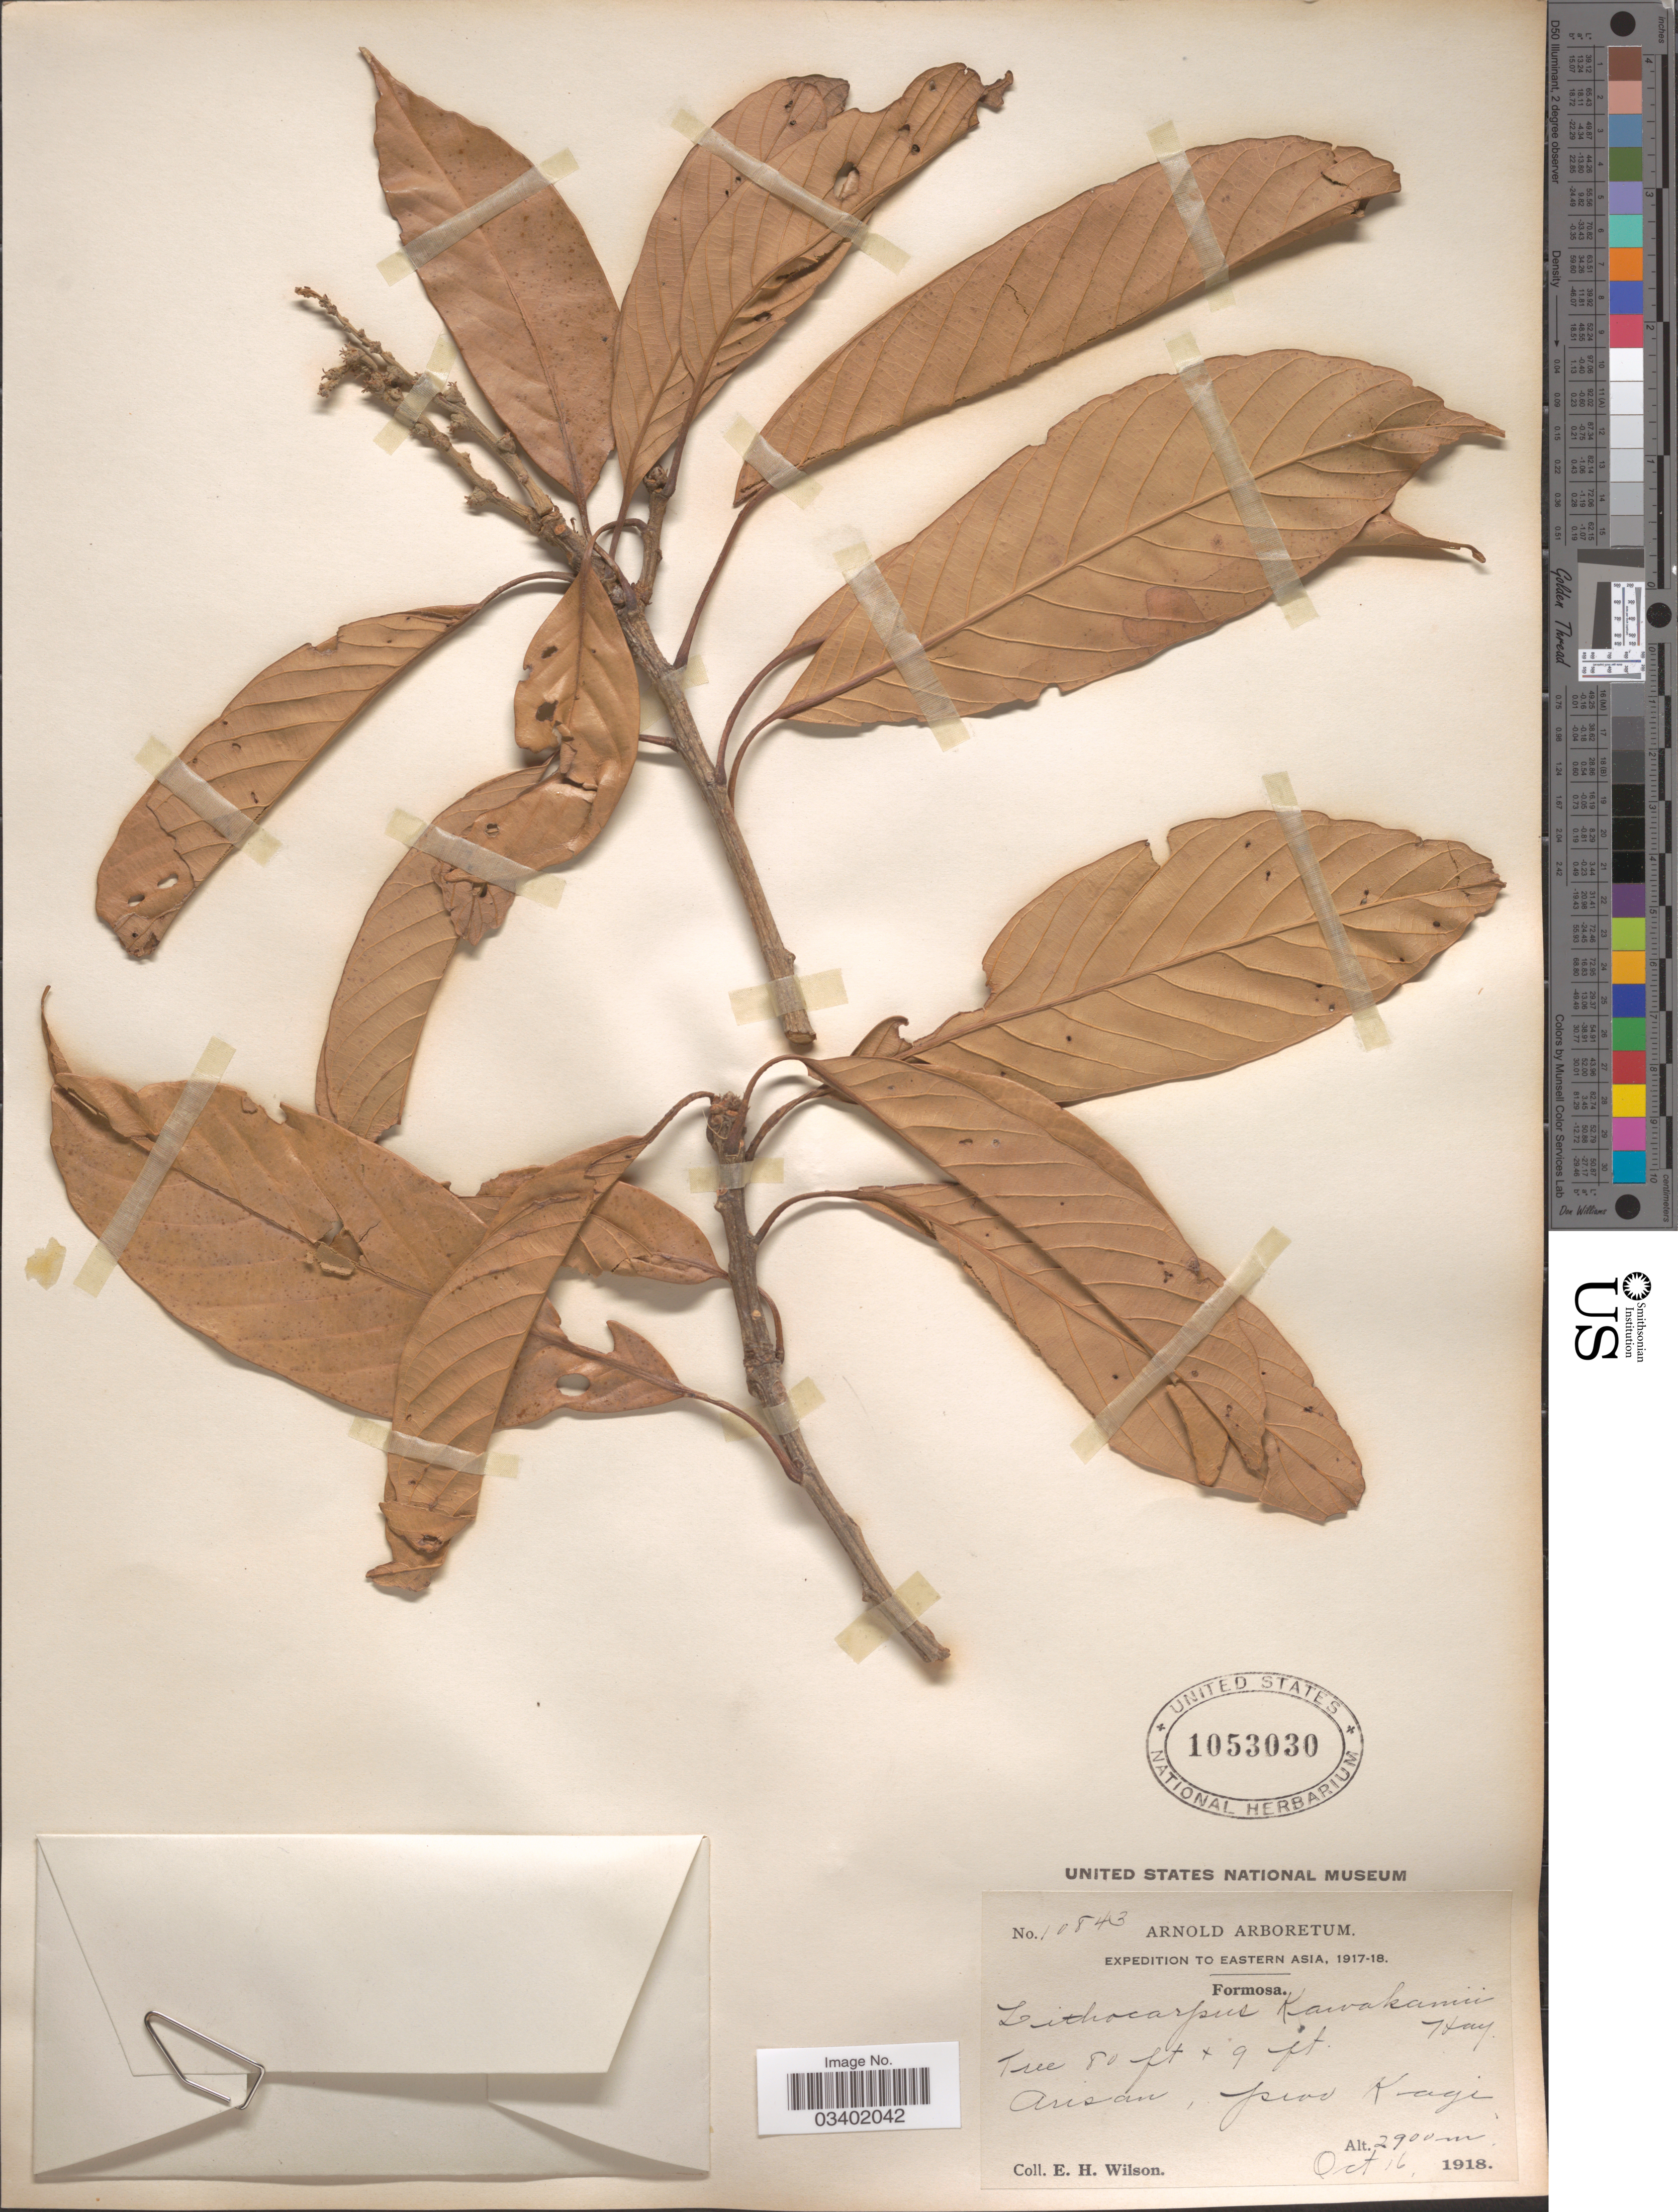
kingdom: Plantae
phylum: Tracheophyta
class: Magnoliopsida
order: Fagales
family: Fagaceae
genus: Lithocarpus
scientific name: Lithocarpus kawakamii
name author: (Hayata) Hayata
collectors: E. Wilson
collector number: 10843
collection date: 1918-10-16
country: Taiwan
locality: Eastern Asia. Formosa. Arisan, Prov. Kagi.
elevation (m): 2900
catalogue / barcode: US 1053030